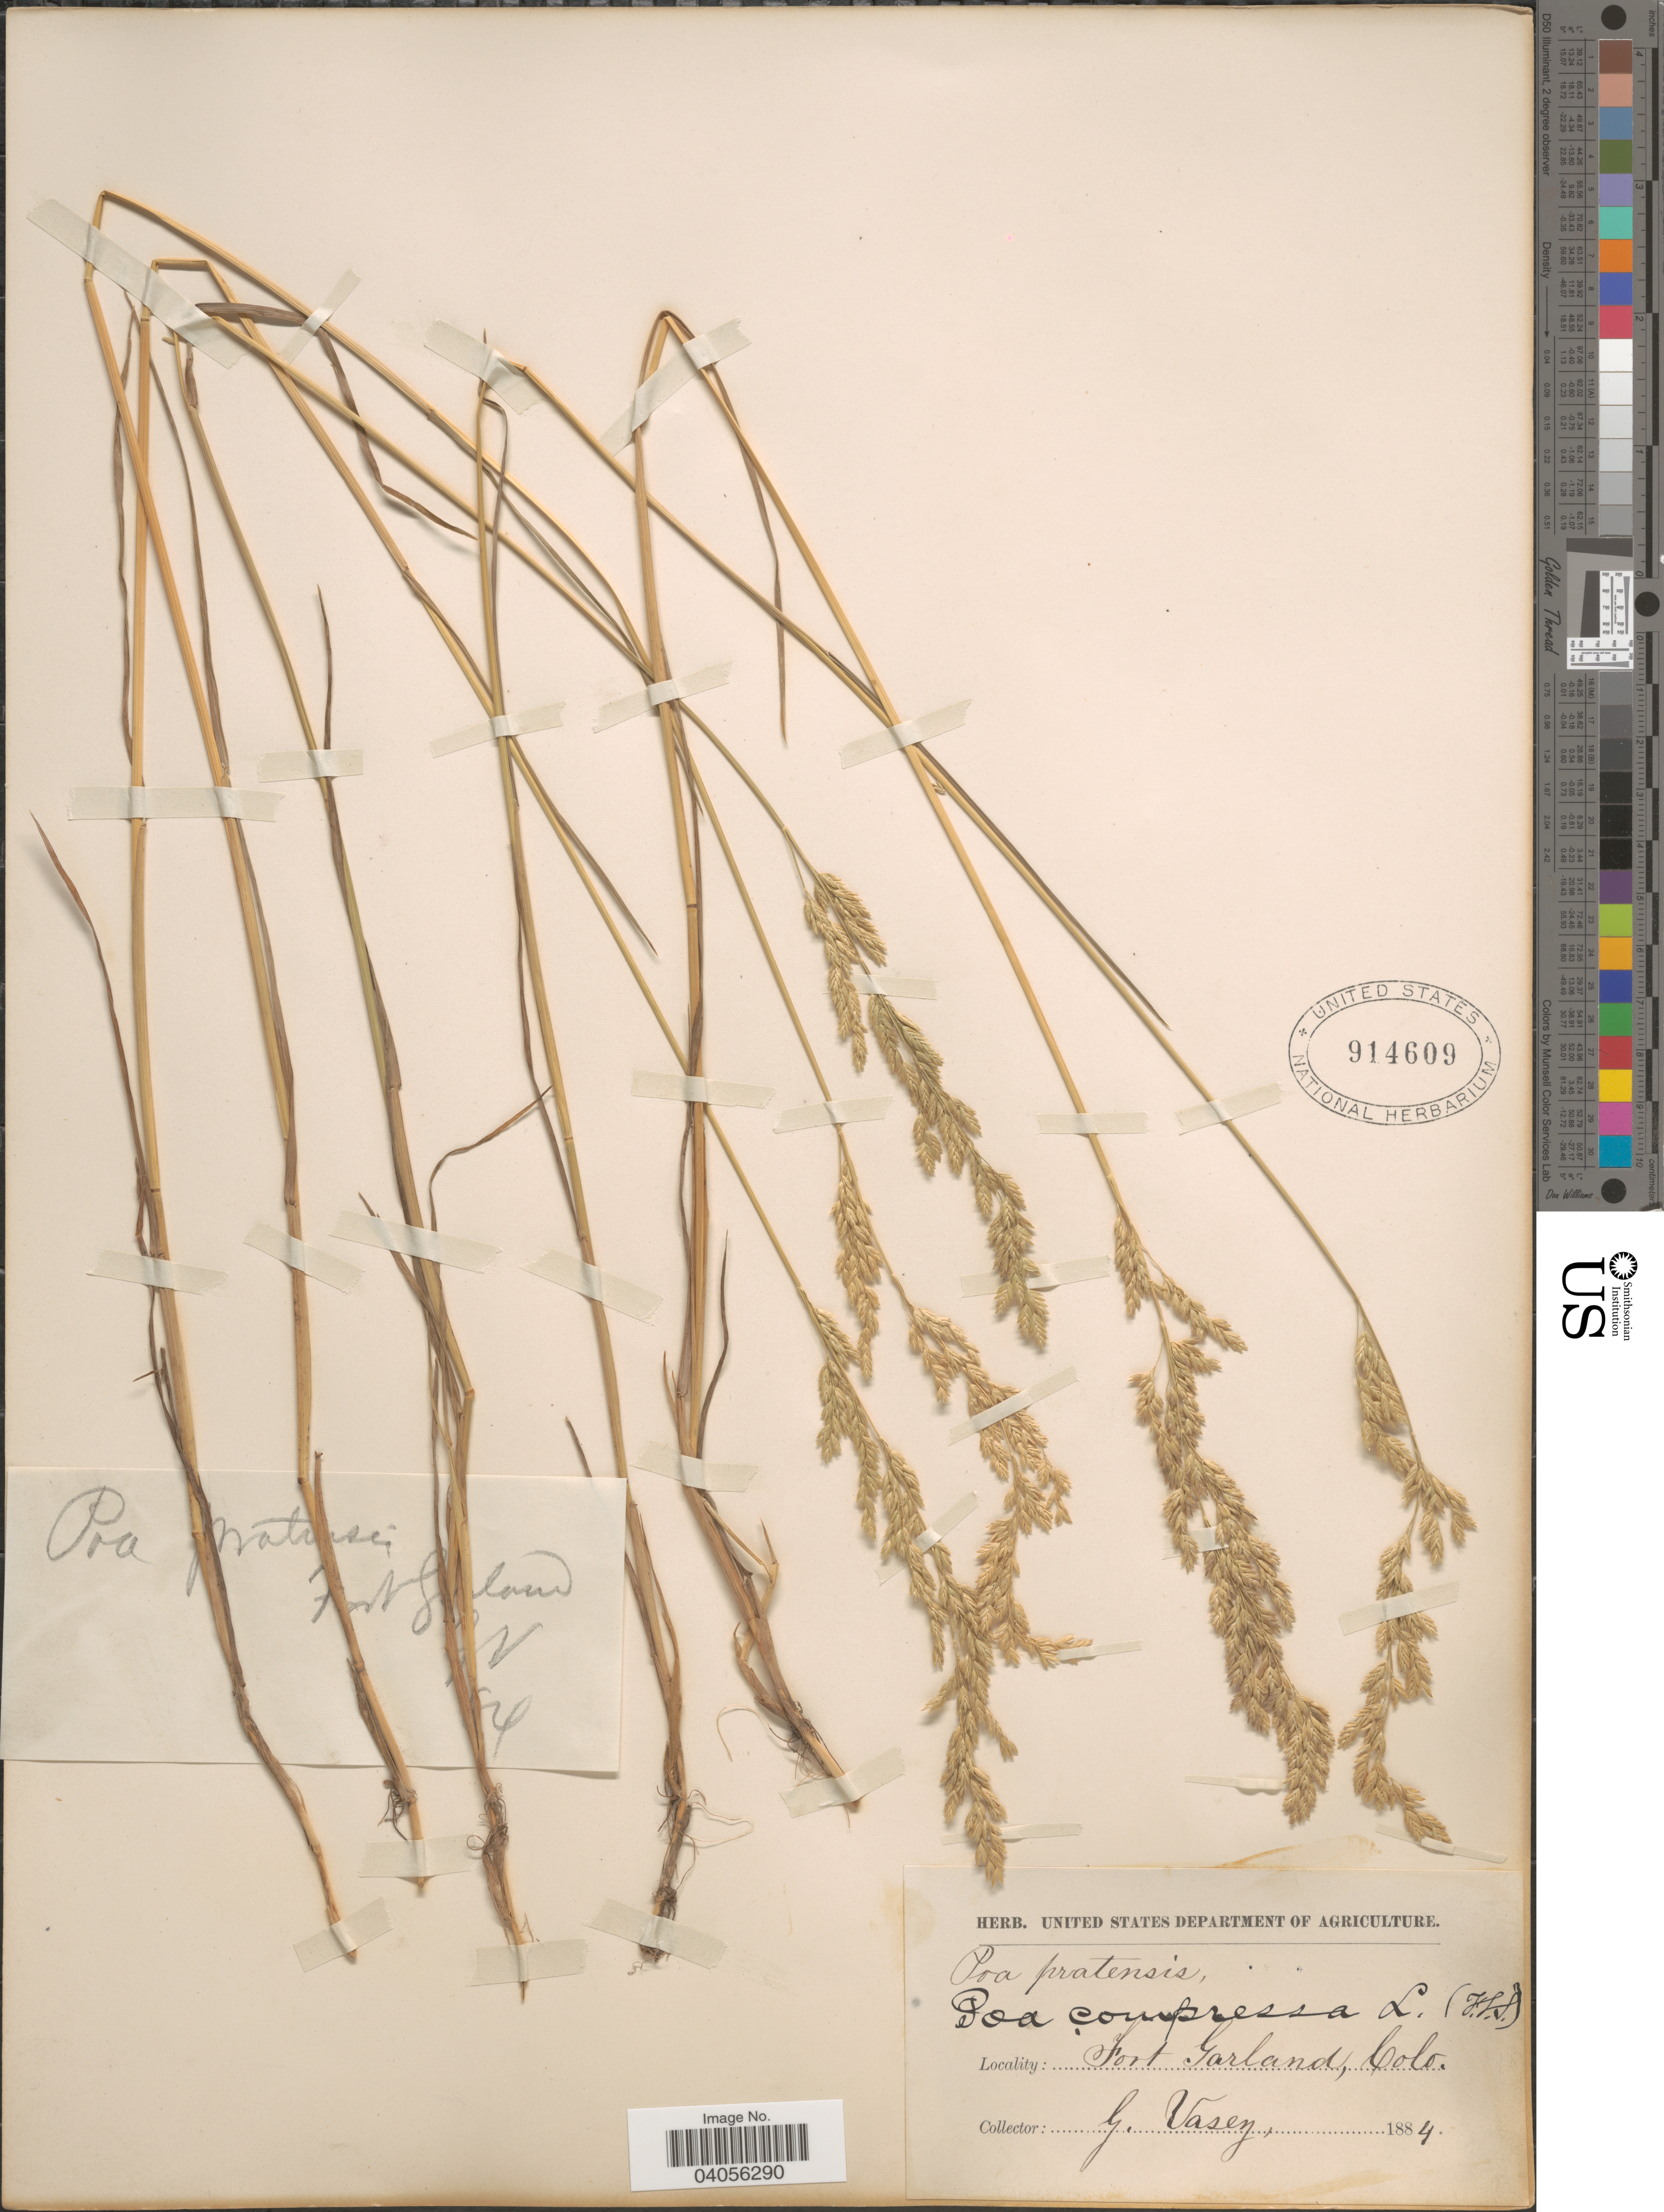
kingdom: Plantae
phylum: Tracheophyta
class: Liliopsida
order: Poales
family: Poaceae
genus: Poa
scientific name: Poa compressa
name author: L.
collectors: G. Vasey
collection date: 1884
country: United States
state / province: Colorado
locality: Fort Garland.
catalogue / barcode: US 914609